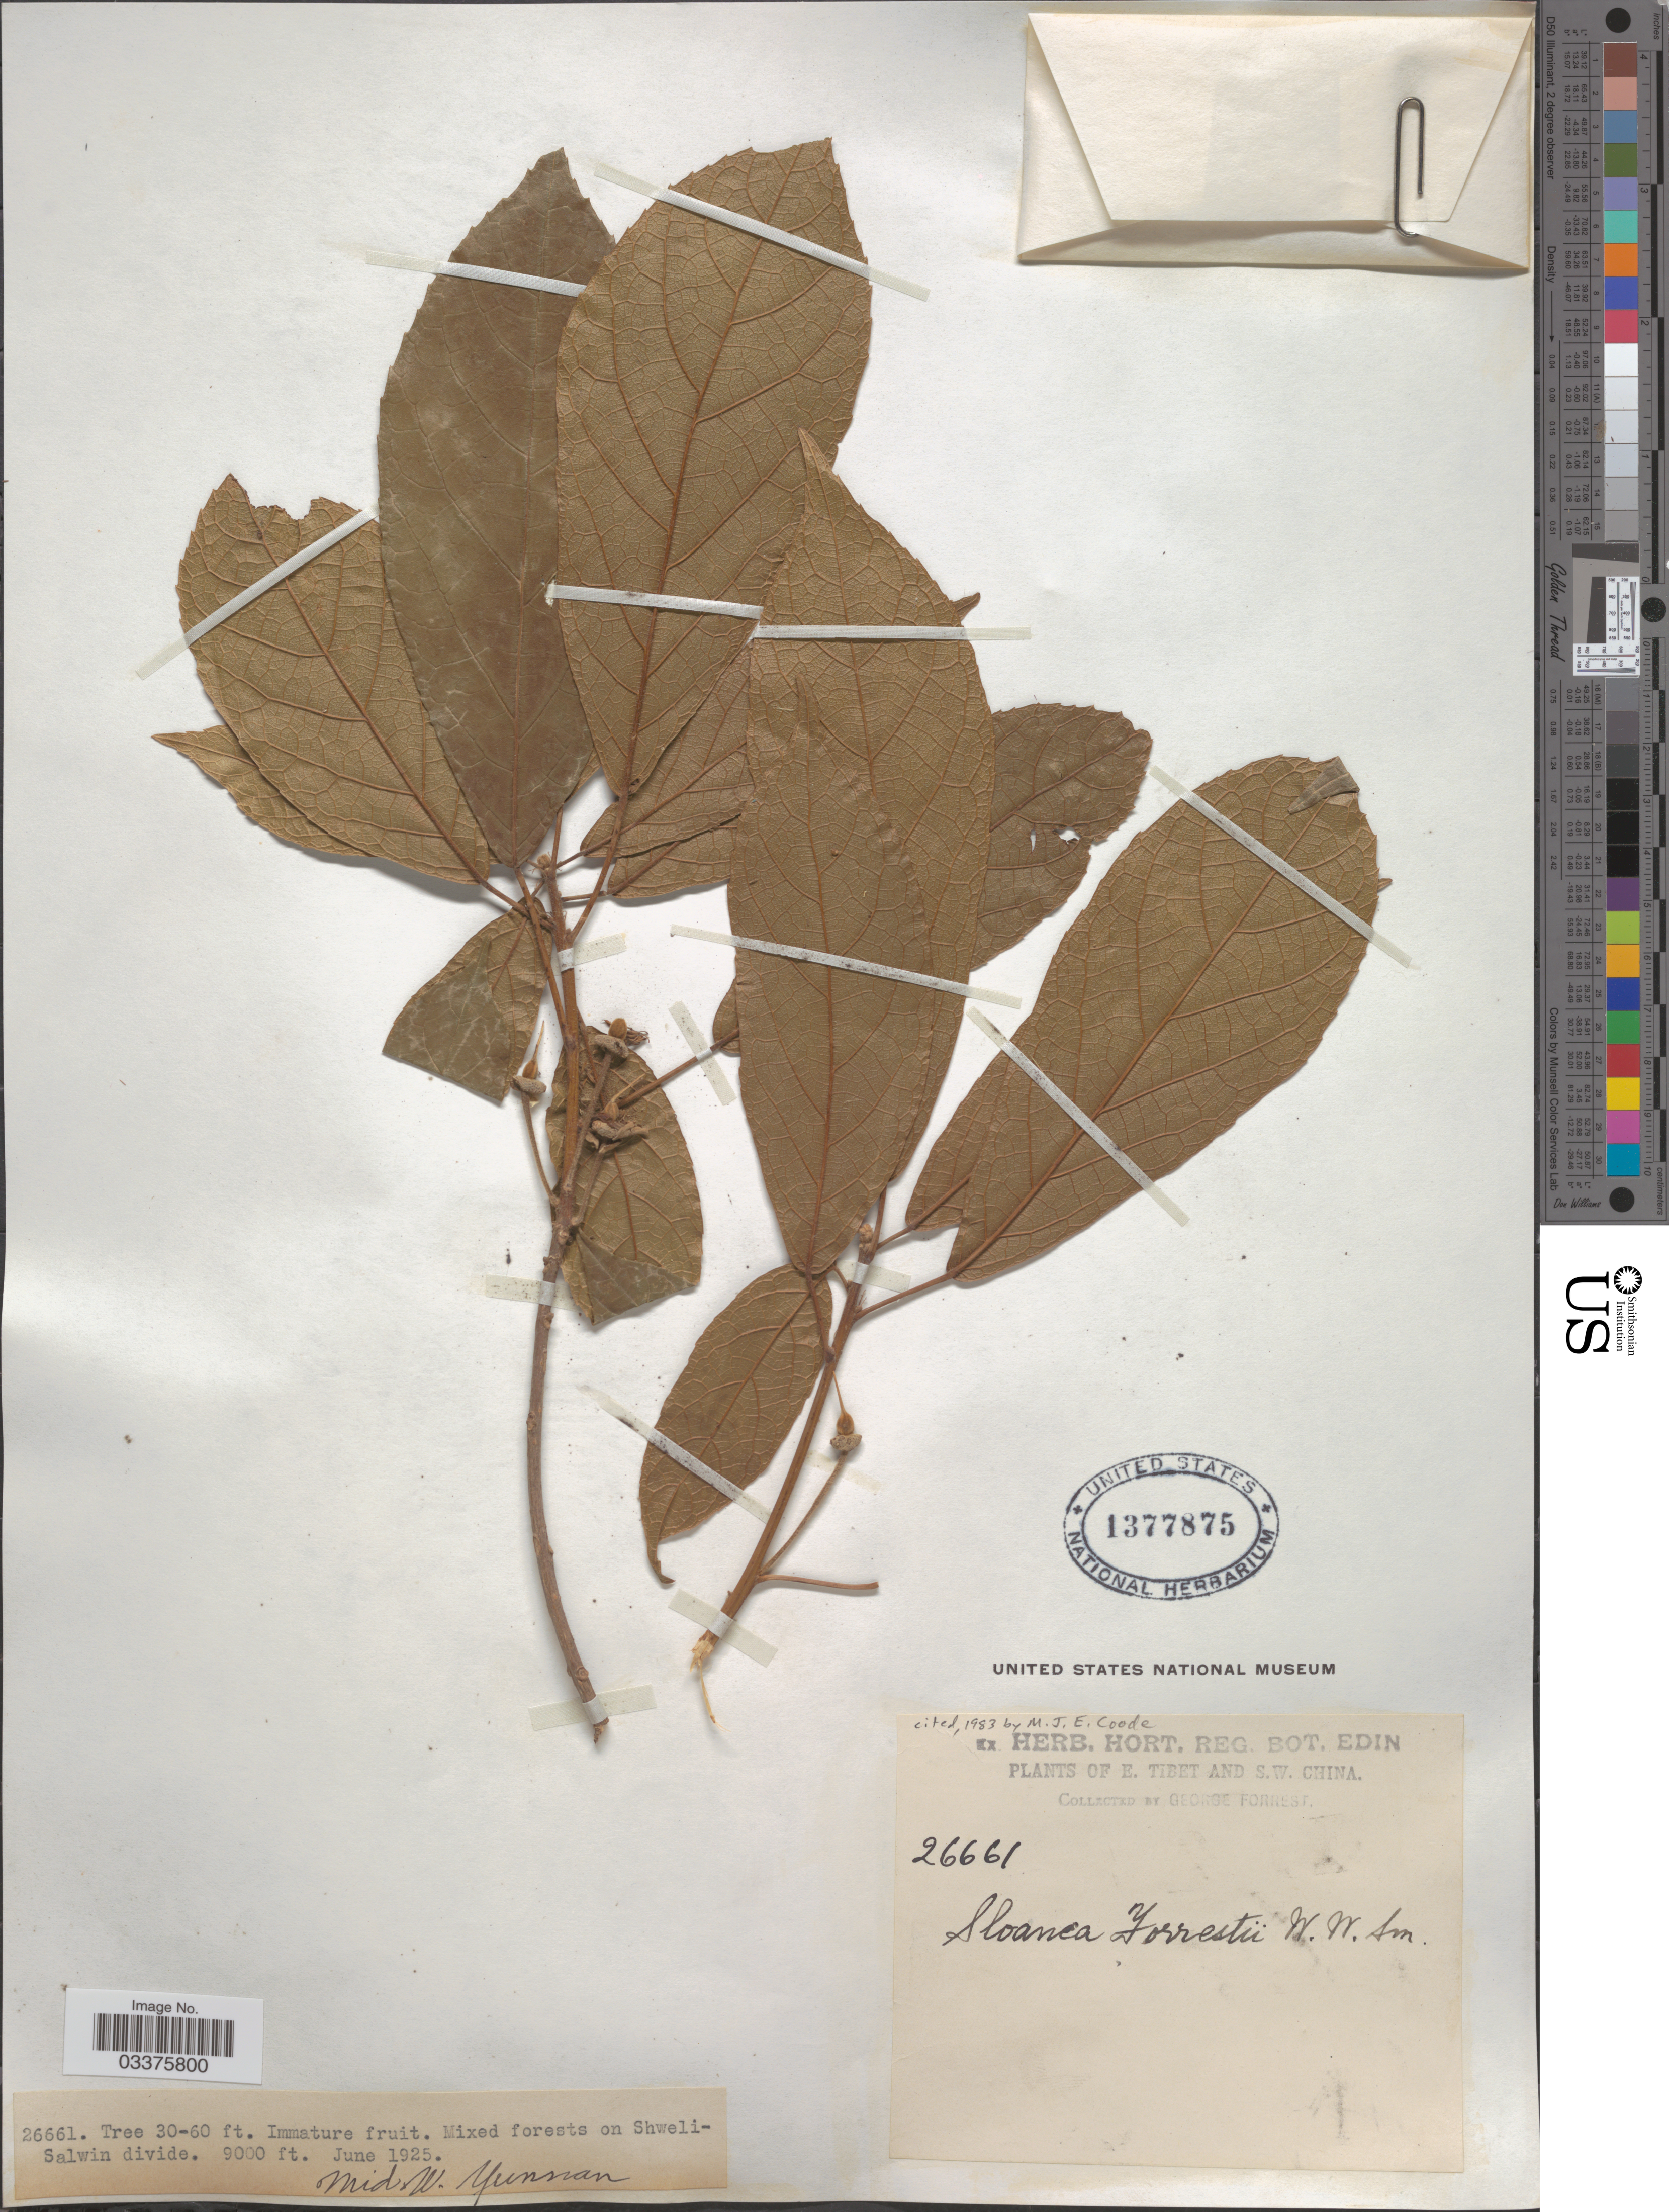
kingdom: Plantae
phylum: Tracheophyta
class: Magnoliopsida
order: Oxalidales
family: Elaeocarpaceae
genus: Sloanea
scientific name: Sloanea forrestii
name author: W.W. Sm.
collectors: G. Forrest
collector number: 26661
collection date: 1925-06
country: China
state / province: Yunnan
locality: On Shweli-Salwin divide. Mid. W. Yunnan. S. W. China.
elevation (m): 2743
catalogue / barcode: US 1377875